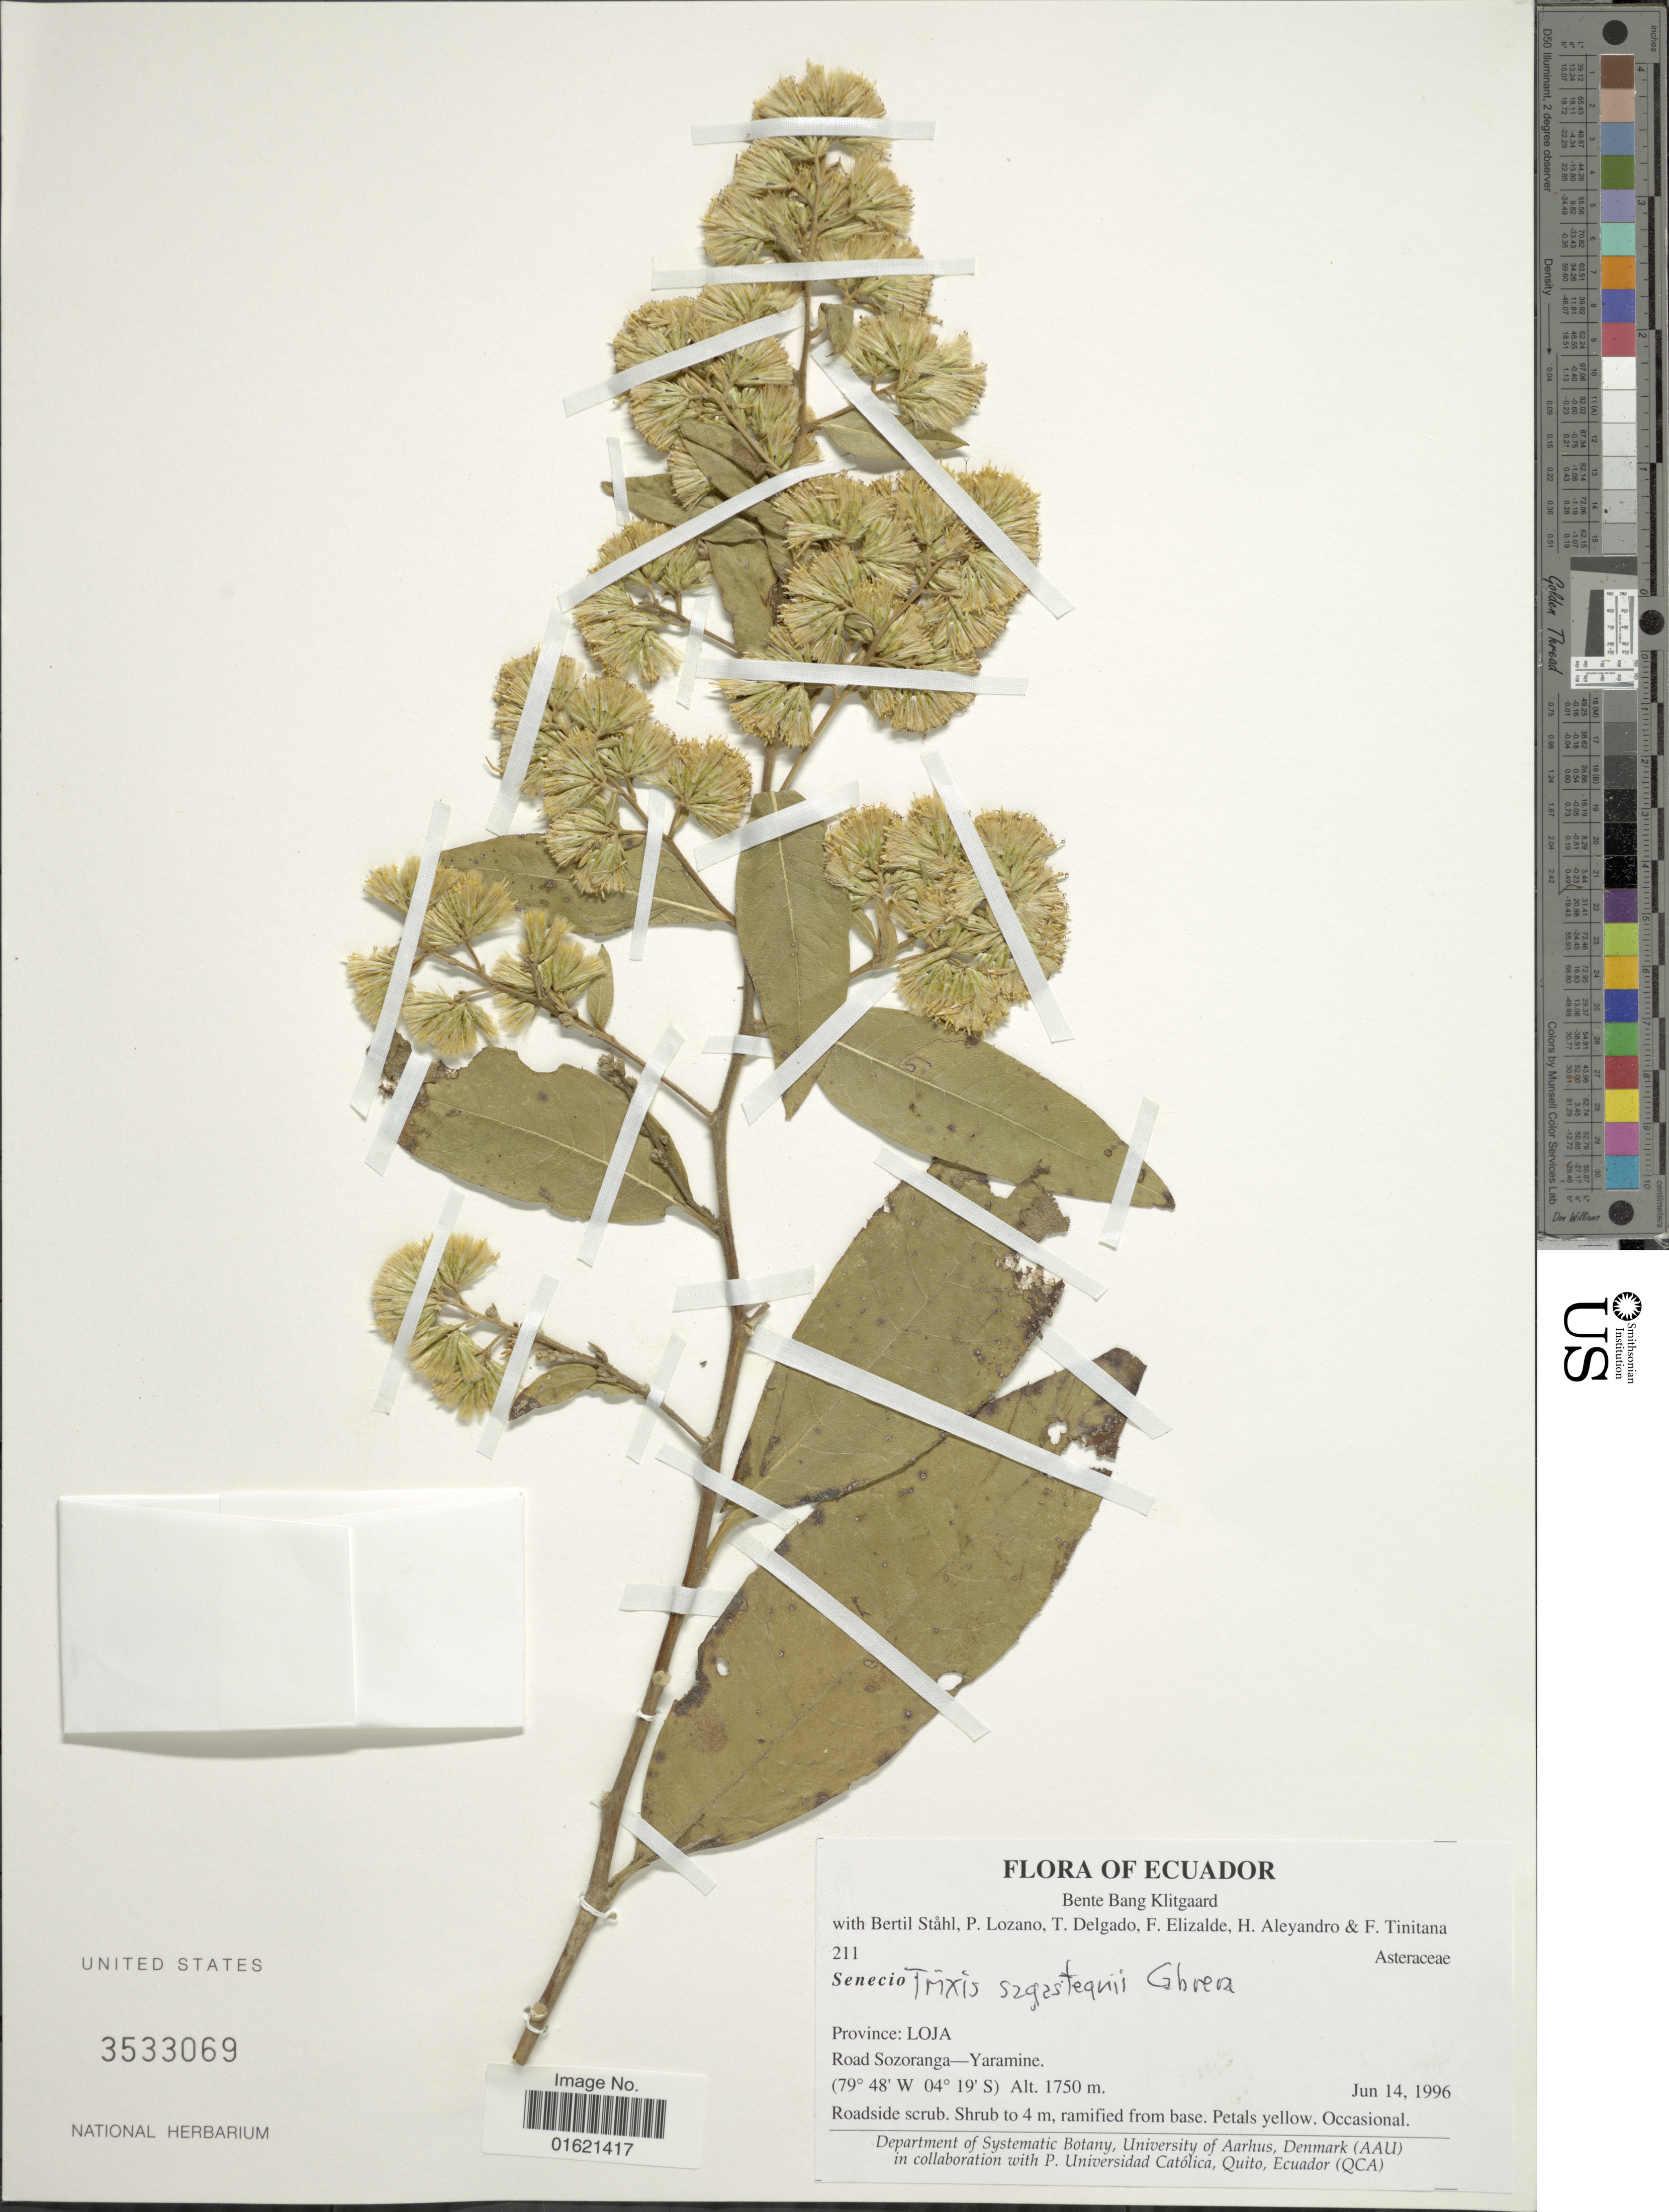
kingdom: Plantae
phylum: Tracheophyta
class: Magnoliopsida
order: Asterales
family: Asteraceae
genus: Trixis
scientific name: Trixis sagastequii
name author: Cabrera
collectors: B. B. Klitgaard, B. Ståhl, P. Lozano, T. Delgado & et al.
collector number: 211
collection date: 1996-06-14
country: Ecuador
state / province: Loja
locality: Road Sozoranga - Yaramine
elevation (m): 1750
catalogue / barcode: US 3533069